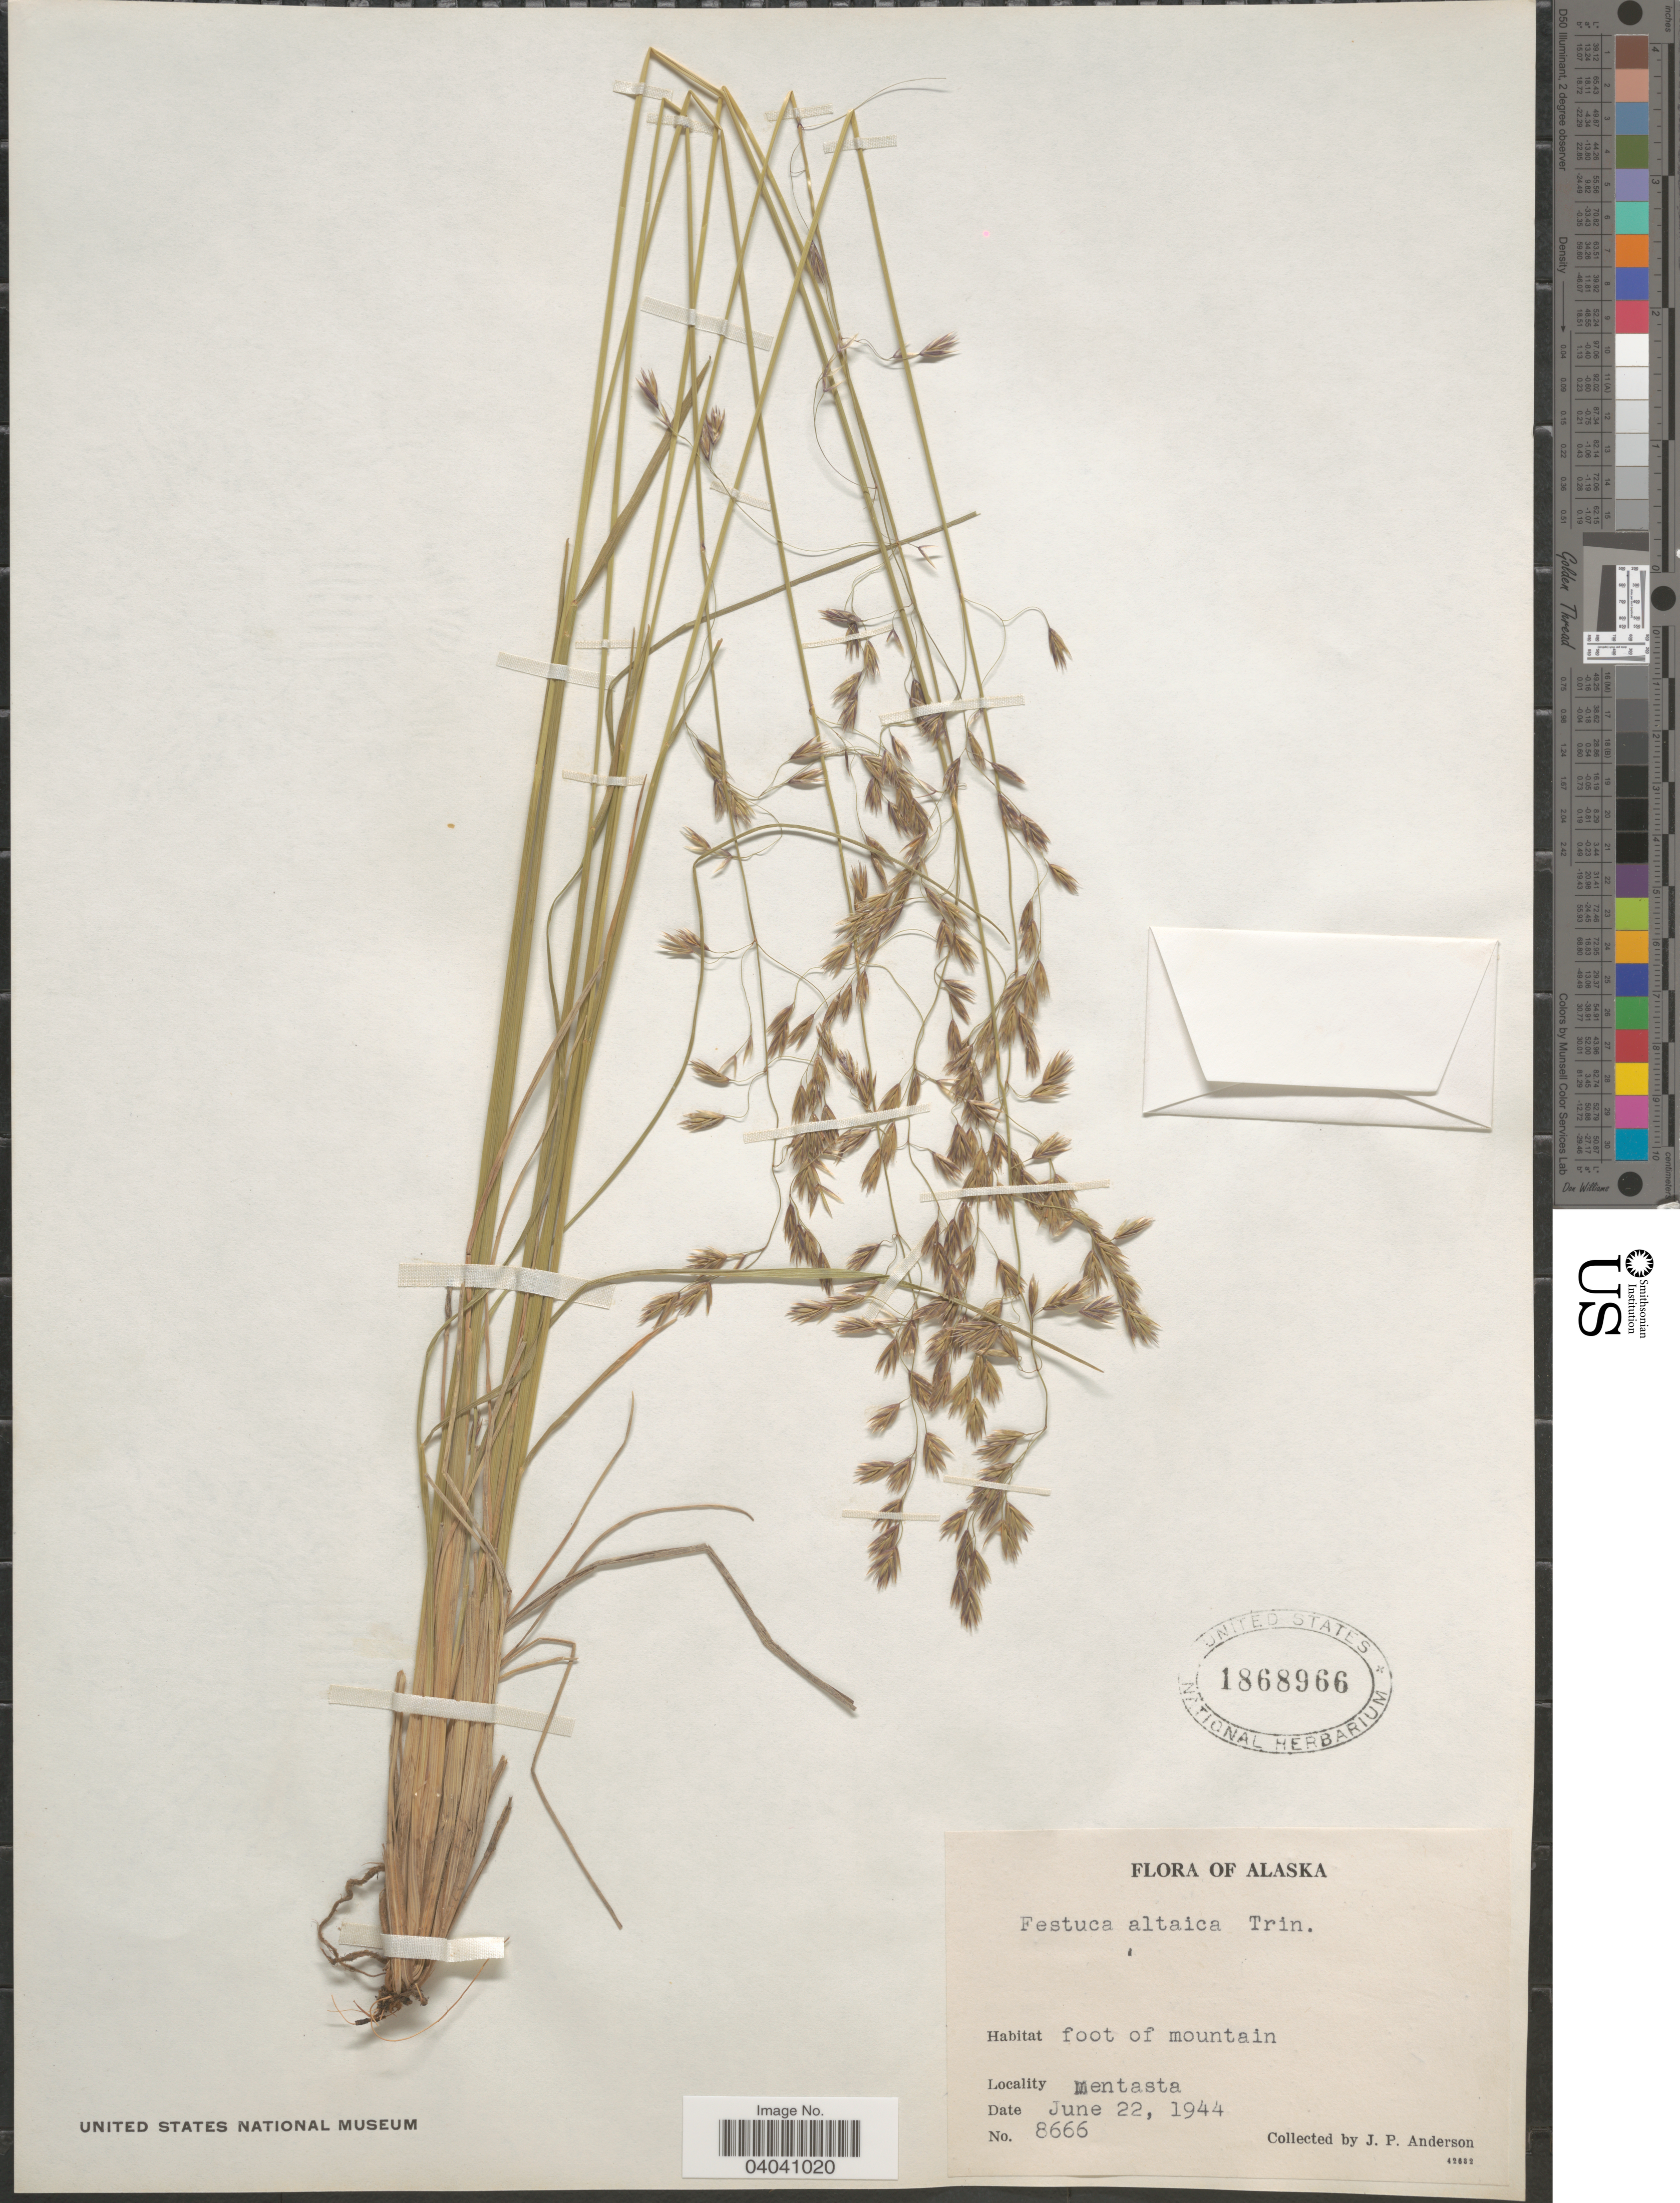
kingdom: Plantae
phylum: Tracheophyta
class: Liliopsida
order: Poales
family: Poaceae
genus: Festuca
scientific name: Festuca altaica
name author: Trin.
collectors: J. P. Anderson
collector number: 8666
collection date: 1944-06-22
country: United States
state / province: Alaska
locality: Foot of mountain. Mentasta.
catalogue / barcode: US 1868966